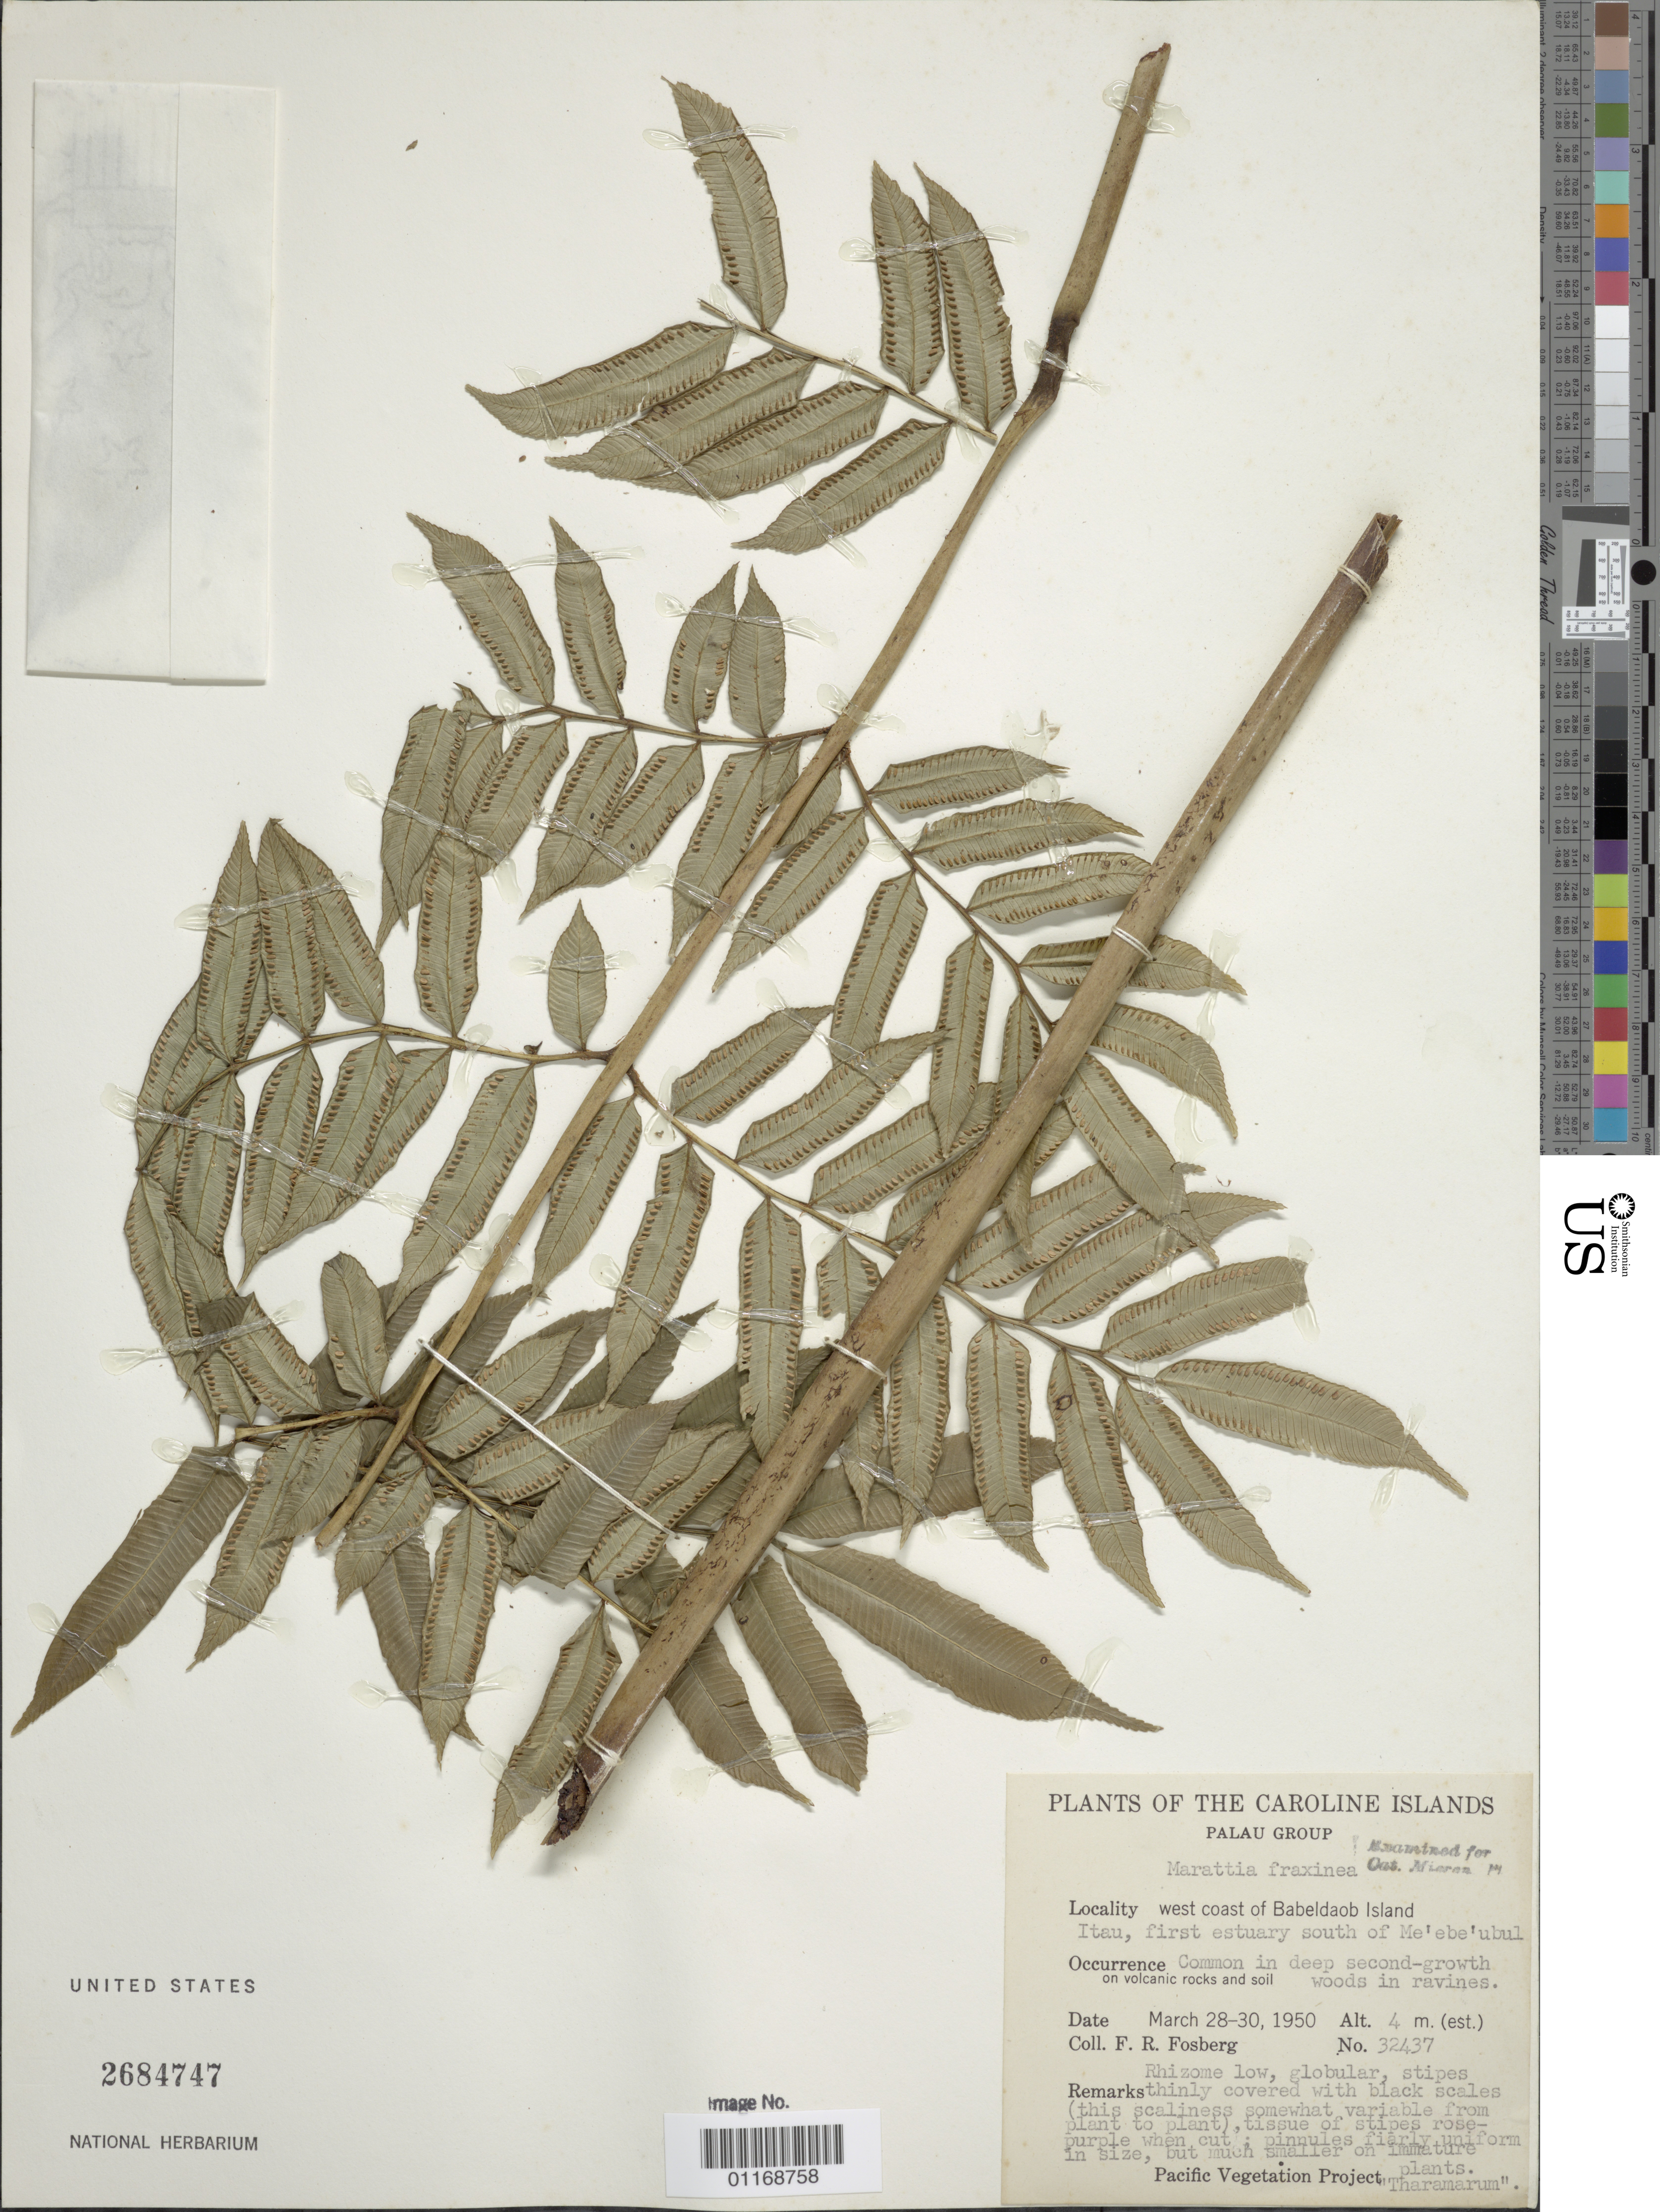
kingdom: Plantae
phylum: Tracheophyta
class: Polypodiopsida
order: Marattiales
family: Marattiaceae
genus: Ptisana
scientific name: Ptisana fraxinea var. fraxinea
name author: (Sm.) Murdock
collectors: F. R. Fosberg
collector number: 32437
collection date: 1950-03-28/1950-03-30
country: Palau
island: Babeldaob [Babelthuap]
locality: West coast of Babeldaob Island Itau, first estuary south of Me'ebe'ubul.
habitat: Common in deep second-growth woods in ravine.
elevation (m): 4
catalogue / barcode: US 2684747